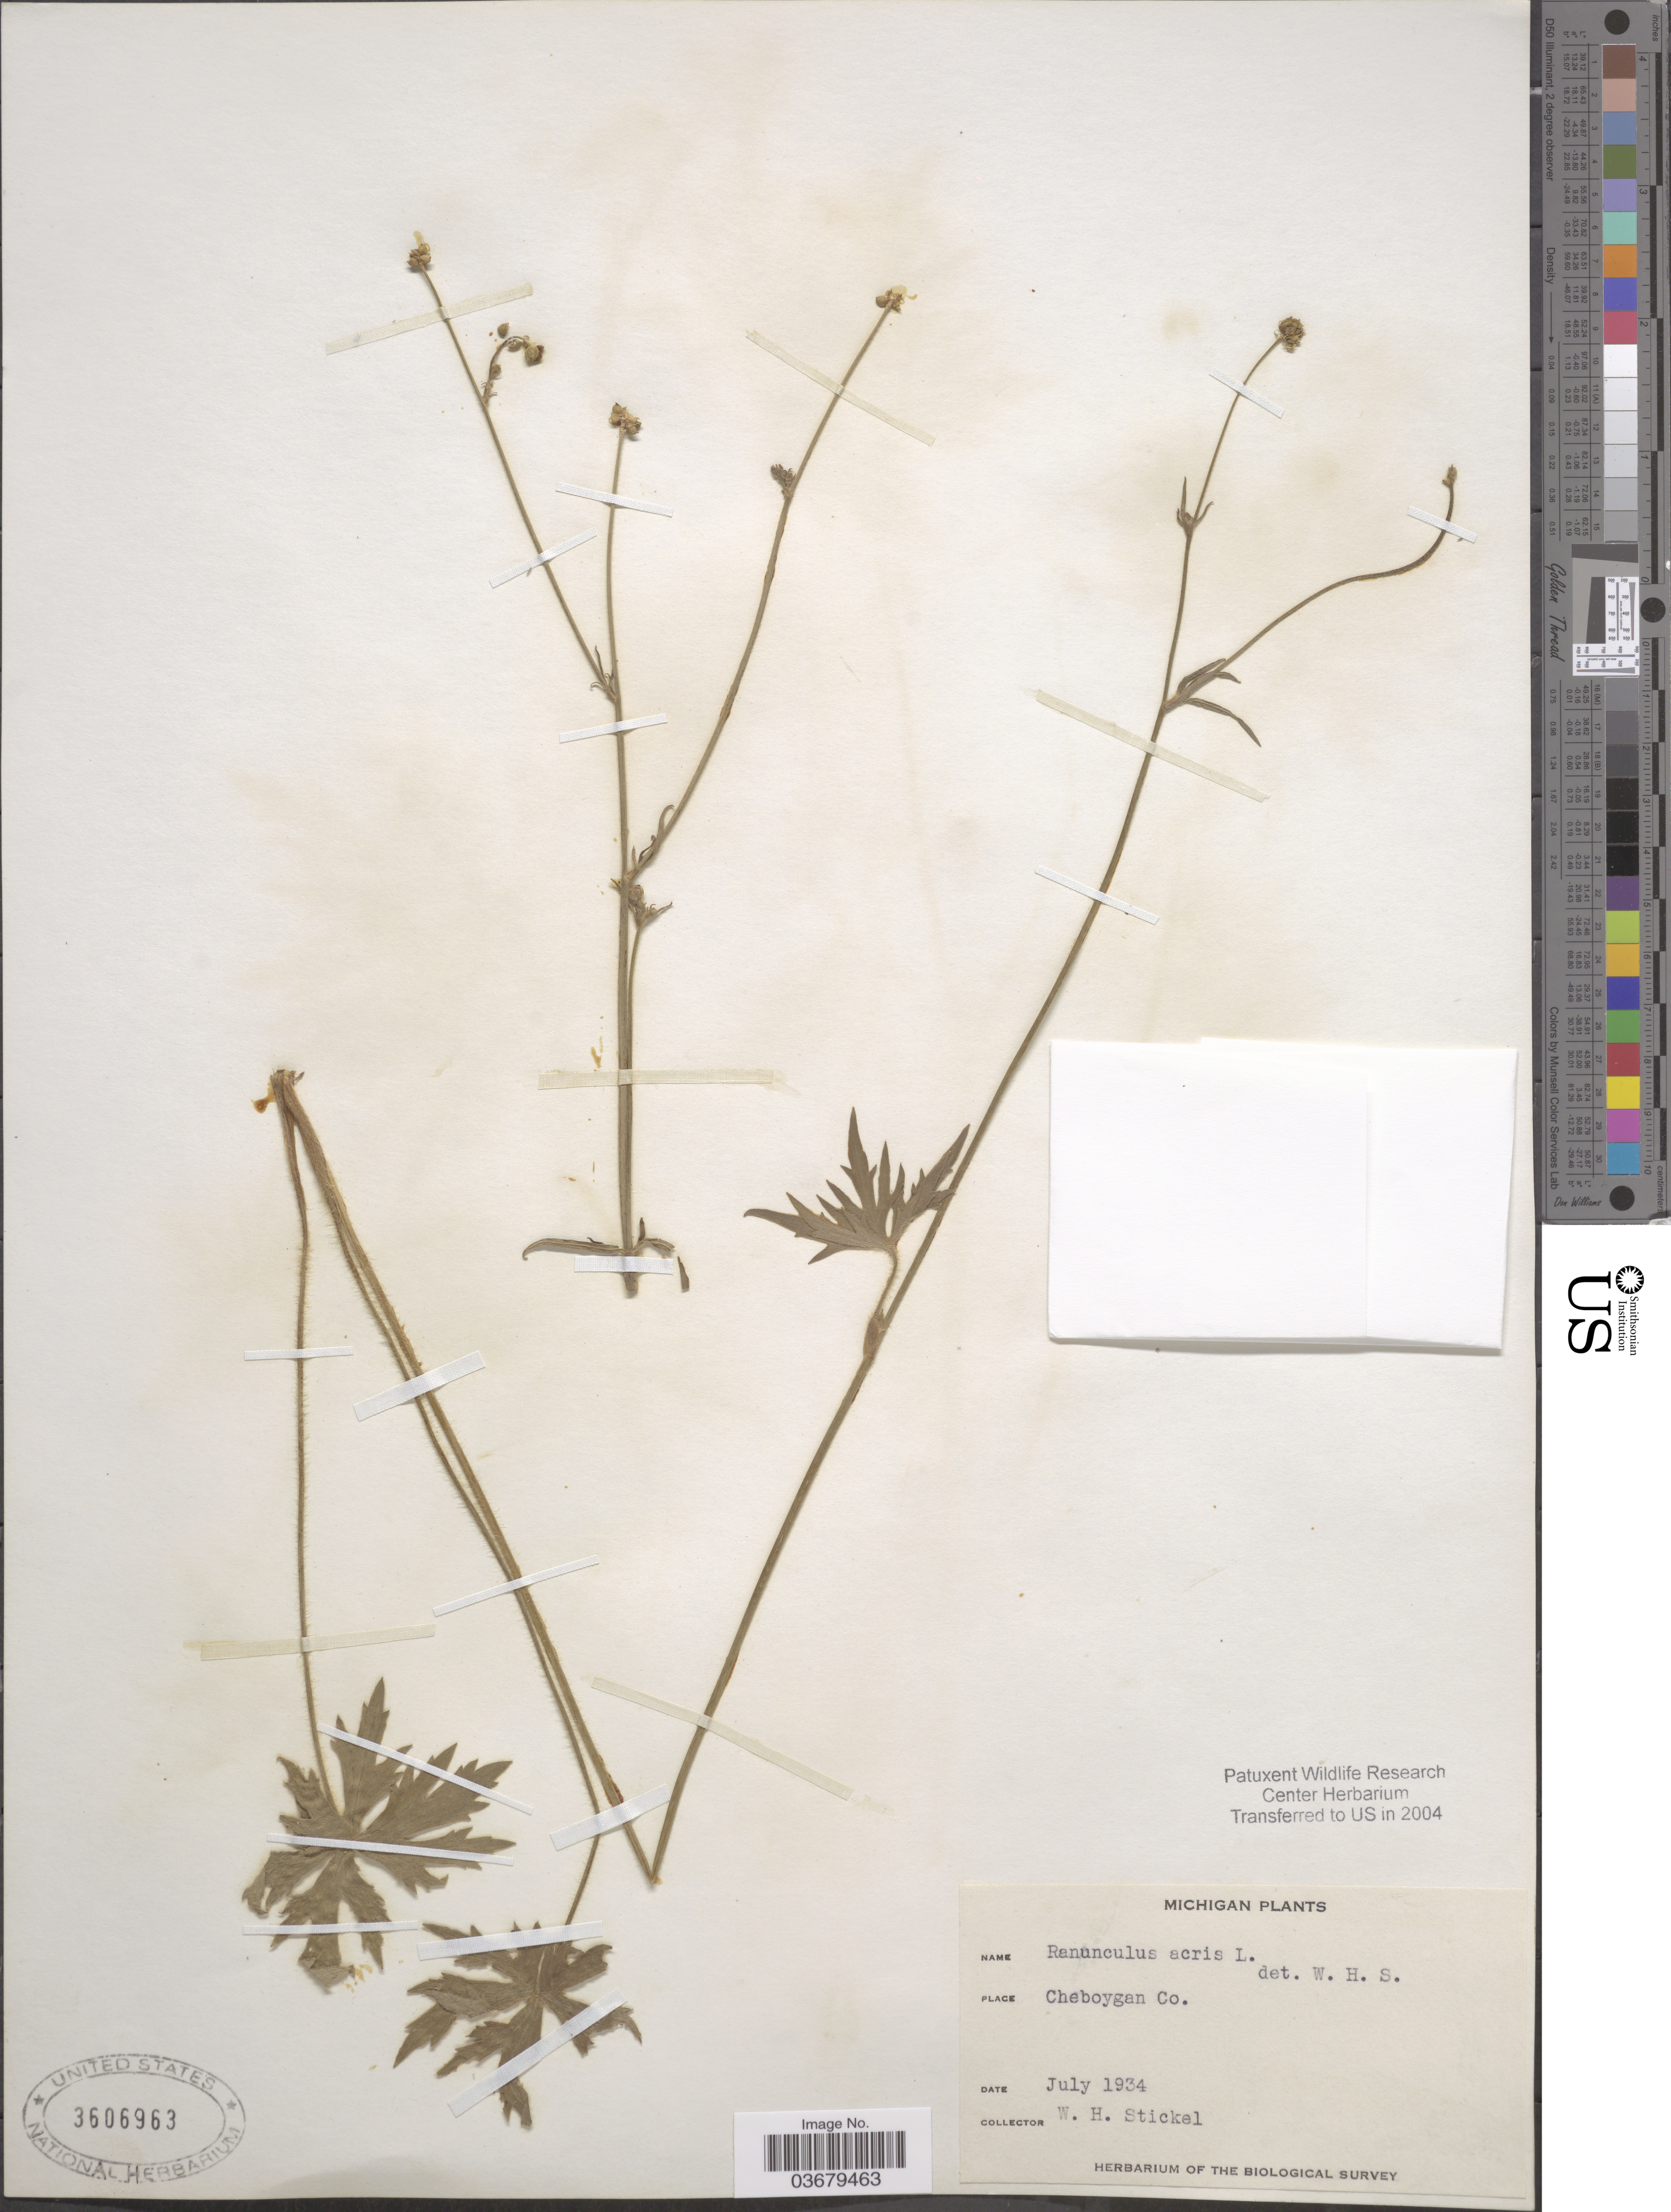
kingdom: Plantae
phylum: Tracheophyta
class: Magnoliopsida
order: Ranunculales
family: Ranunculaceae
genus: Ranunculus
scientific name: Ranunculus acris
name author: L.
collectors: W. Stickel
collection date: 1934-07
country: United States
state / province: Michigan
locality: Cheboygan Co.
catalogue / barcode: US 3606963